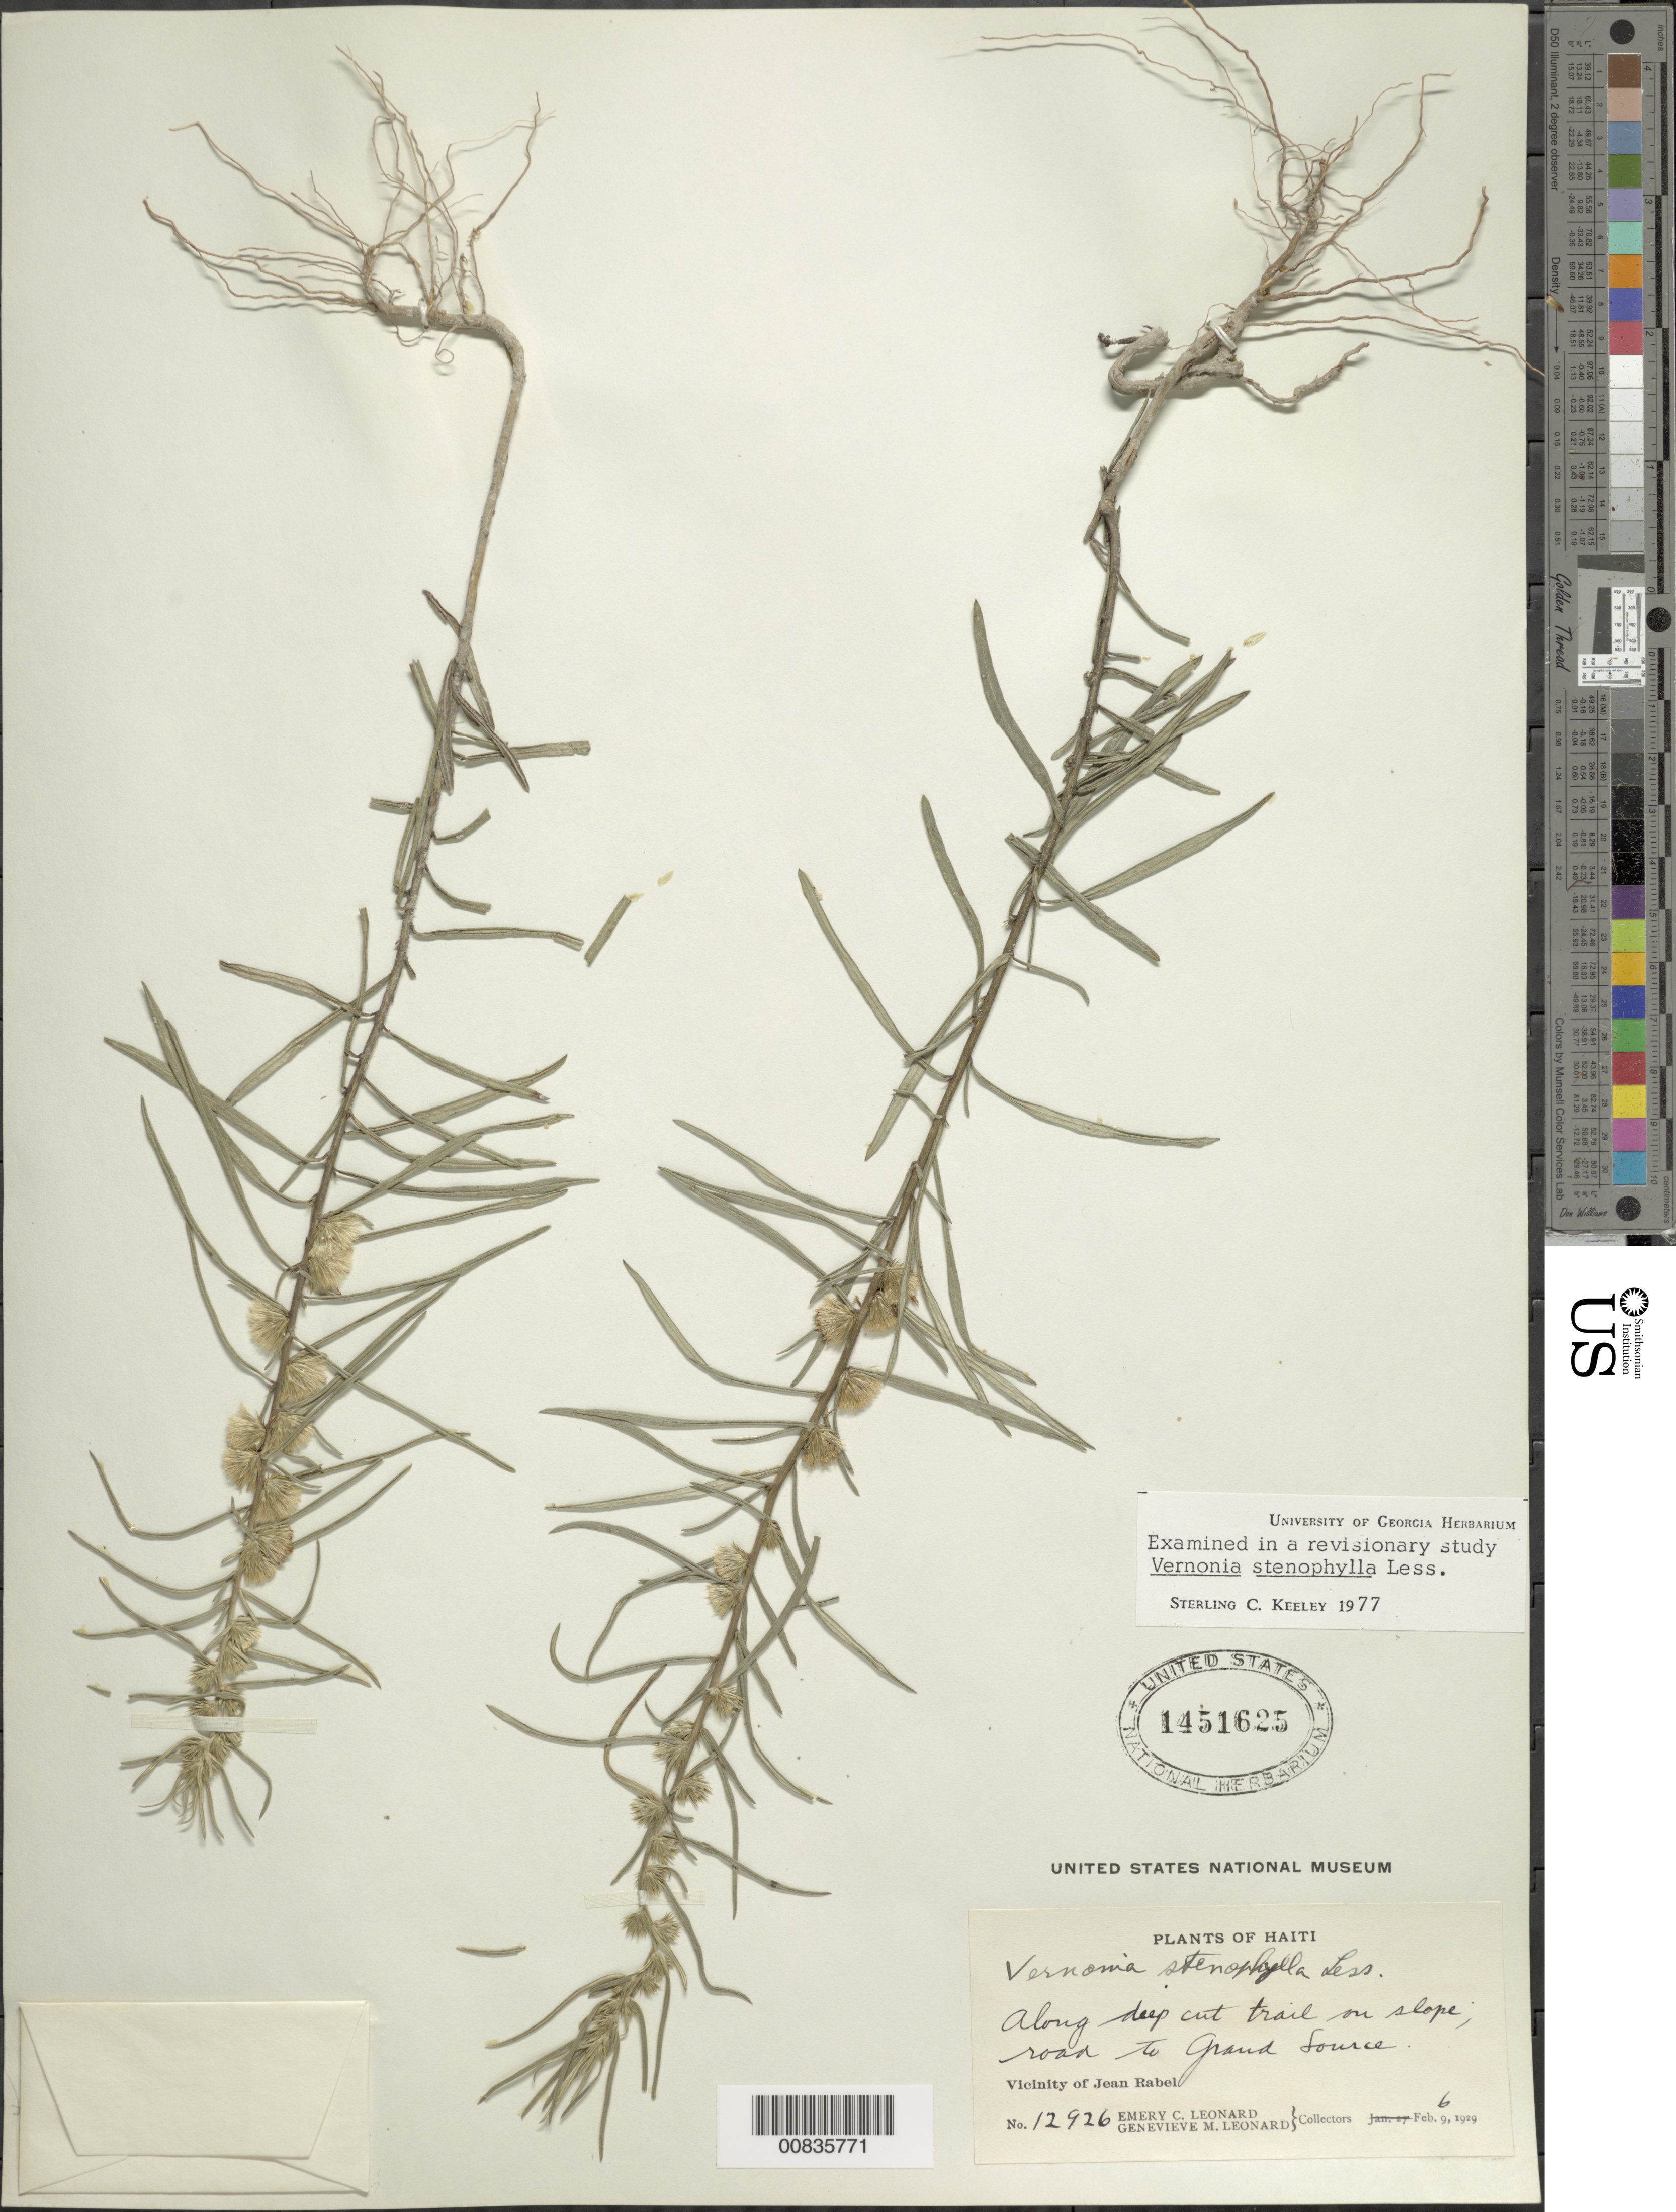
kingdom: Plantae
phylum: Tracheophyta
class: Magnoliopsida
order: Asterales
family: Asteraceae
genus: Lepidaploa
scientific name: Lepidaploa stenophylla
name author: (Less.) H. Rob.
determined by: Keeley, S. C.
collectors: E. C. Leonard & G. M. Leonard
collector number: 12926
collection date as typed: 06 Feb 1929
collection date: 1929-02-06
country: Haiti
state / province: Nord-Ouest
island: Hispaniola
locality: Vicinity of Jean Rabel, road to Grand Source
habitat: Along deep cut trail on slope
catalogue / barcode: US 1451625